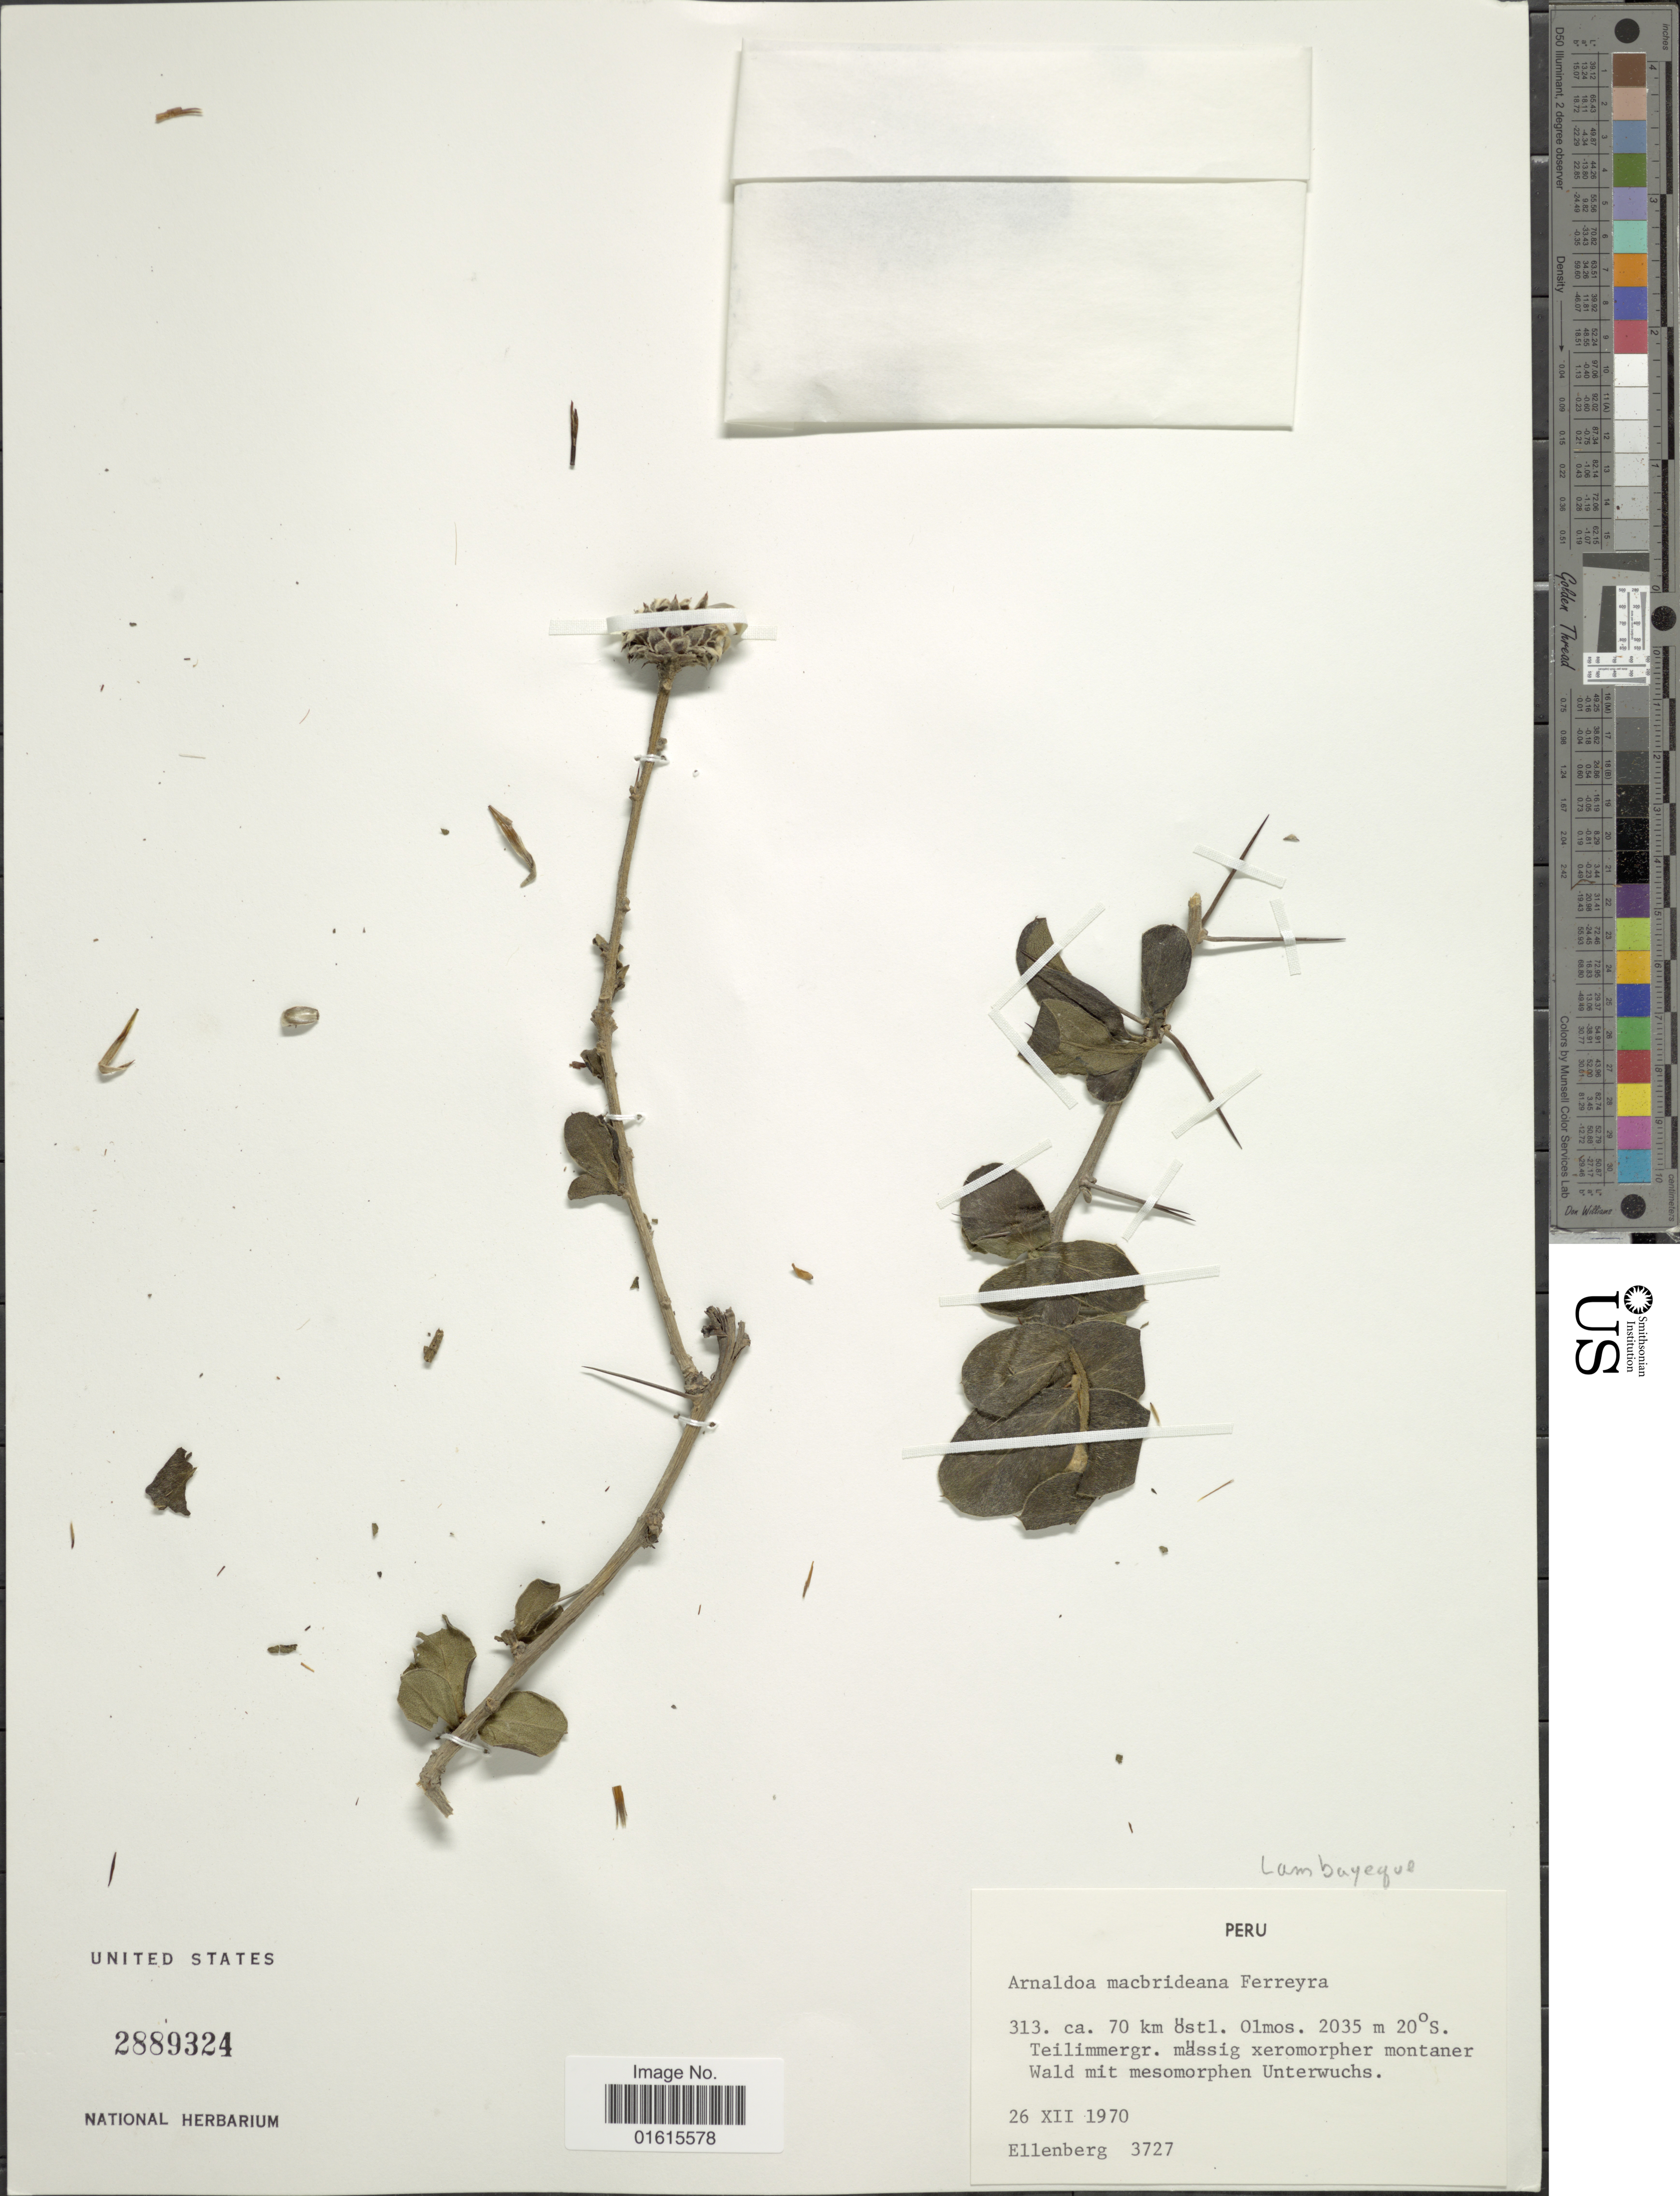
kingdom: Plantae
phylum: Tracheophyta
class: Magnoliopsida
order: Asterales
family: Asteraceae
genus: Arnaldoa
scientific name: Arnaldoa macbrideana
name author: Ferreyra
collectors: H. Ellenberg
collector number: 3727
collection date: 1970-12-26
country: Peru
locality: Ca. 70 km ostl. Olmos. 20° S.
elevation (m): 2035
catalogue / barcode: US 2889324